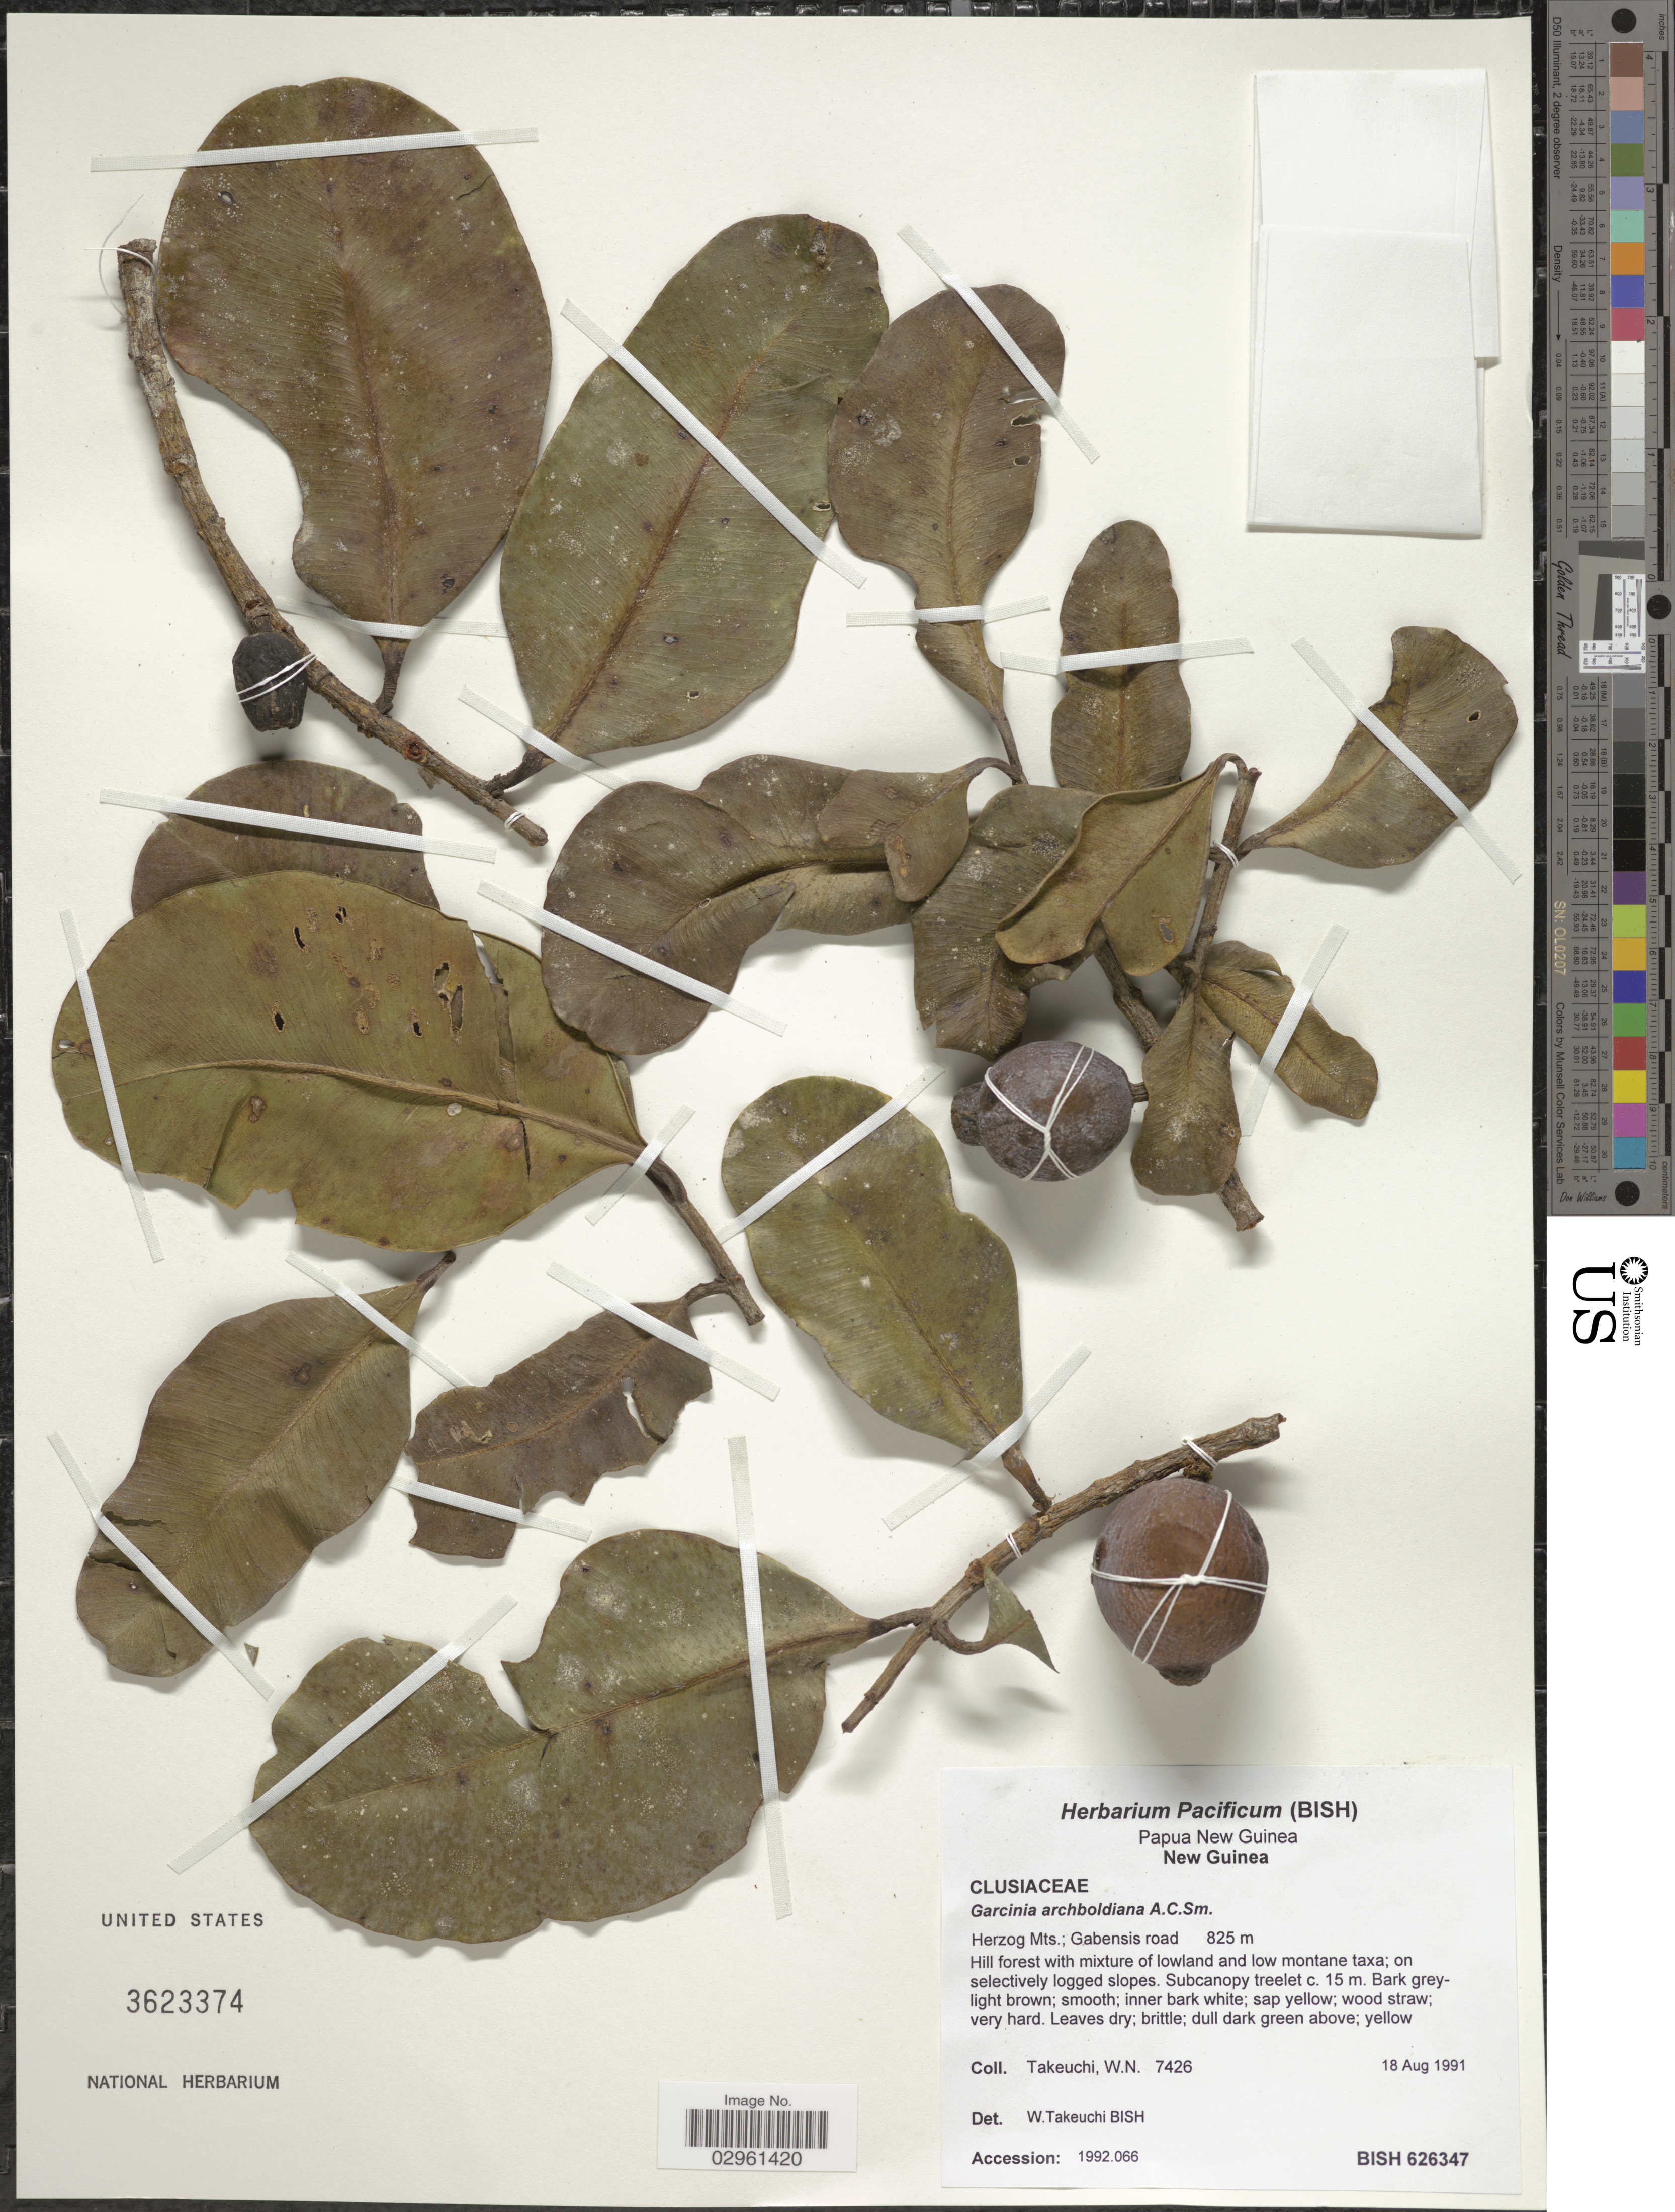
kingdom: Plantae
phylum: Tracheophyta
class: Magnoliopsida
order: Malpighiales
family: Clusiaceae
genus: Garcinia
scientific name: Garcinia archboldiana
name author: A.C. Sm.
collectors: W. N. Takeuchi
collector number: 7426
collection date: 1991-08-18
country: Papua New Guinea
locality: New Guinea, Herzog Mts.; Gabensis road.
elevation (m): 825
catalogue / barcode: US 3623374